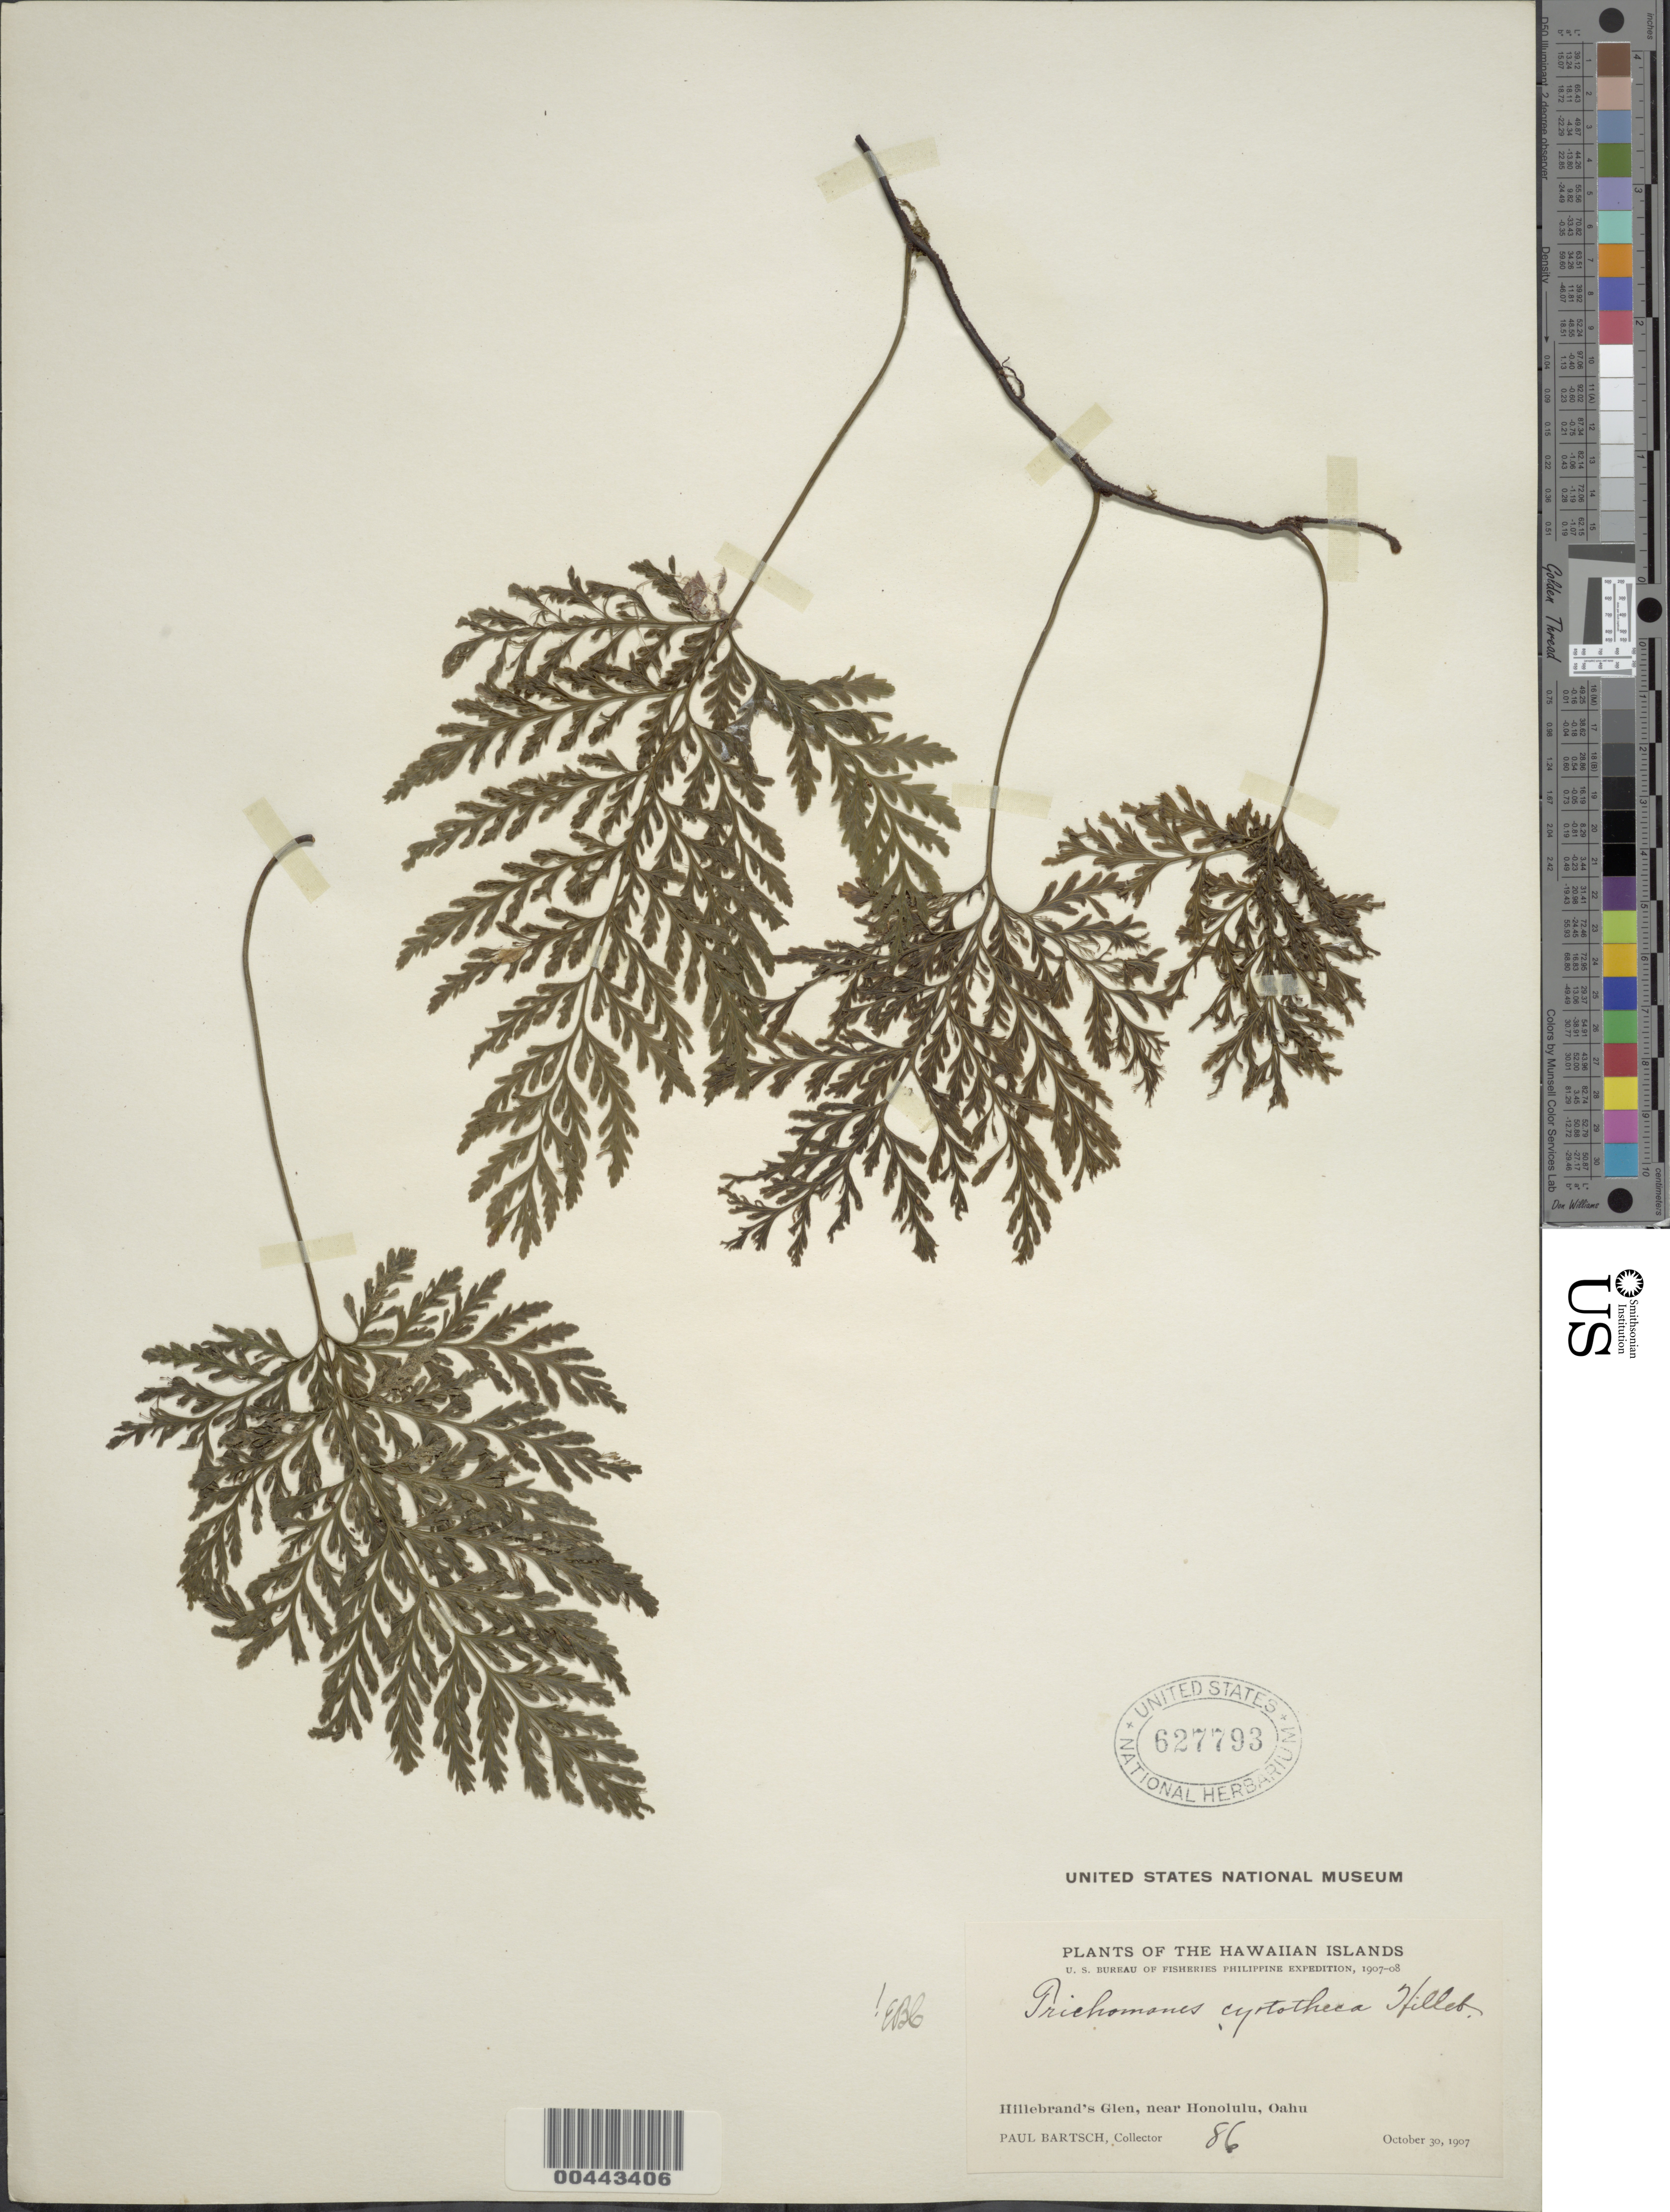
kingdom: Plantae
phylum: Tracheophyta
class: Polypodiopsida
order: Hymenophyllales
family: Hymenophyllaceae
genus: Vandenboschia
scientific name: Vandenboschia cyrtotheca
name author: Copel.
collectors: P. Bartsch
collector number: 86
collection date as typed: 30 Oct 1907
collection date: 1907-10-30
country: United States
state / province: Hawaii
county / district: Honolulu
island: Oahu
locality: Hillebrand's Glen, near Honolulu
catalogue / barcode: US 627793